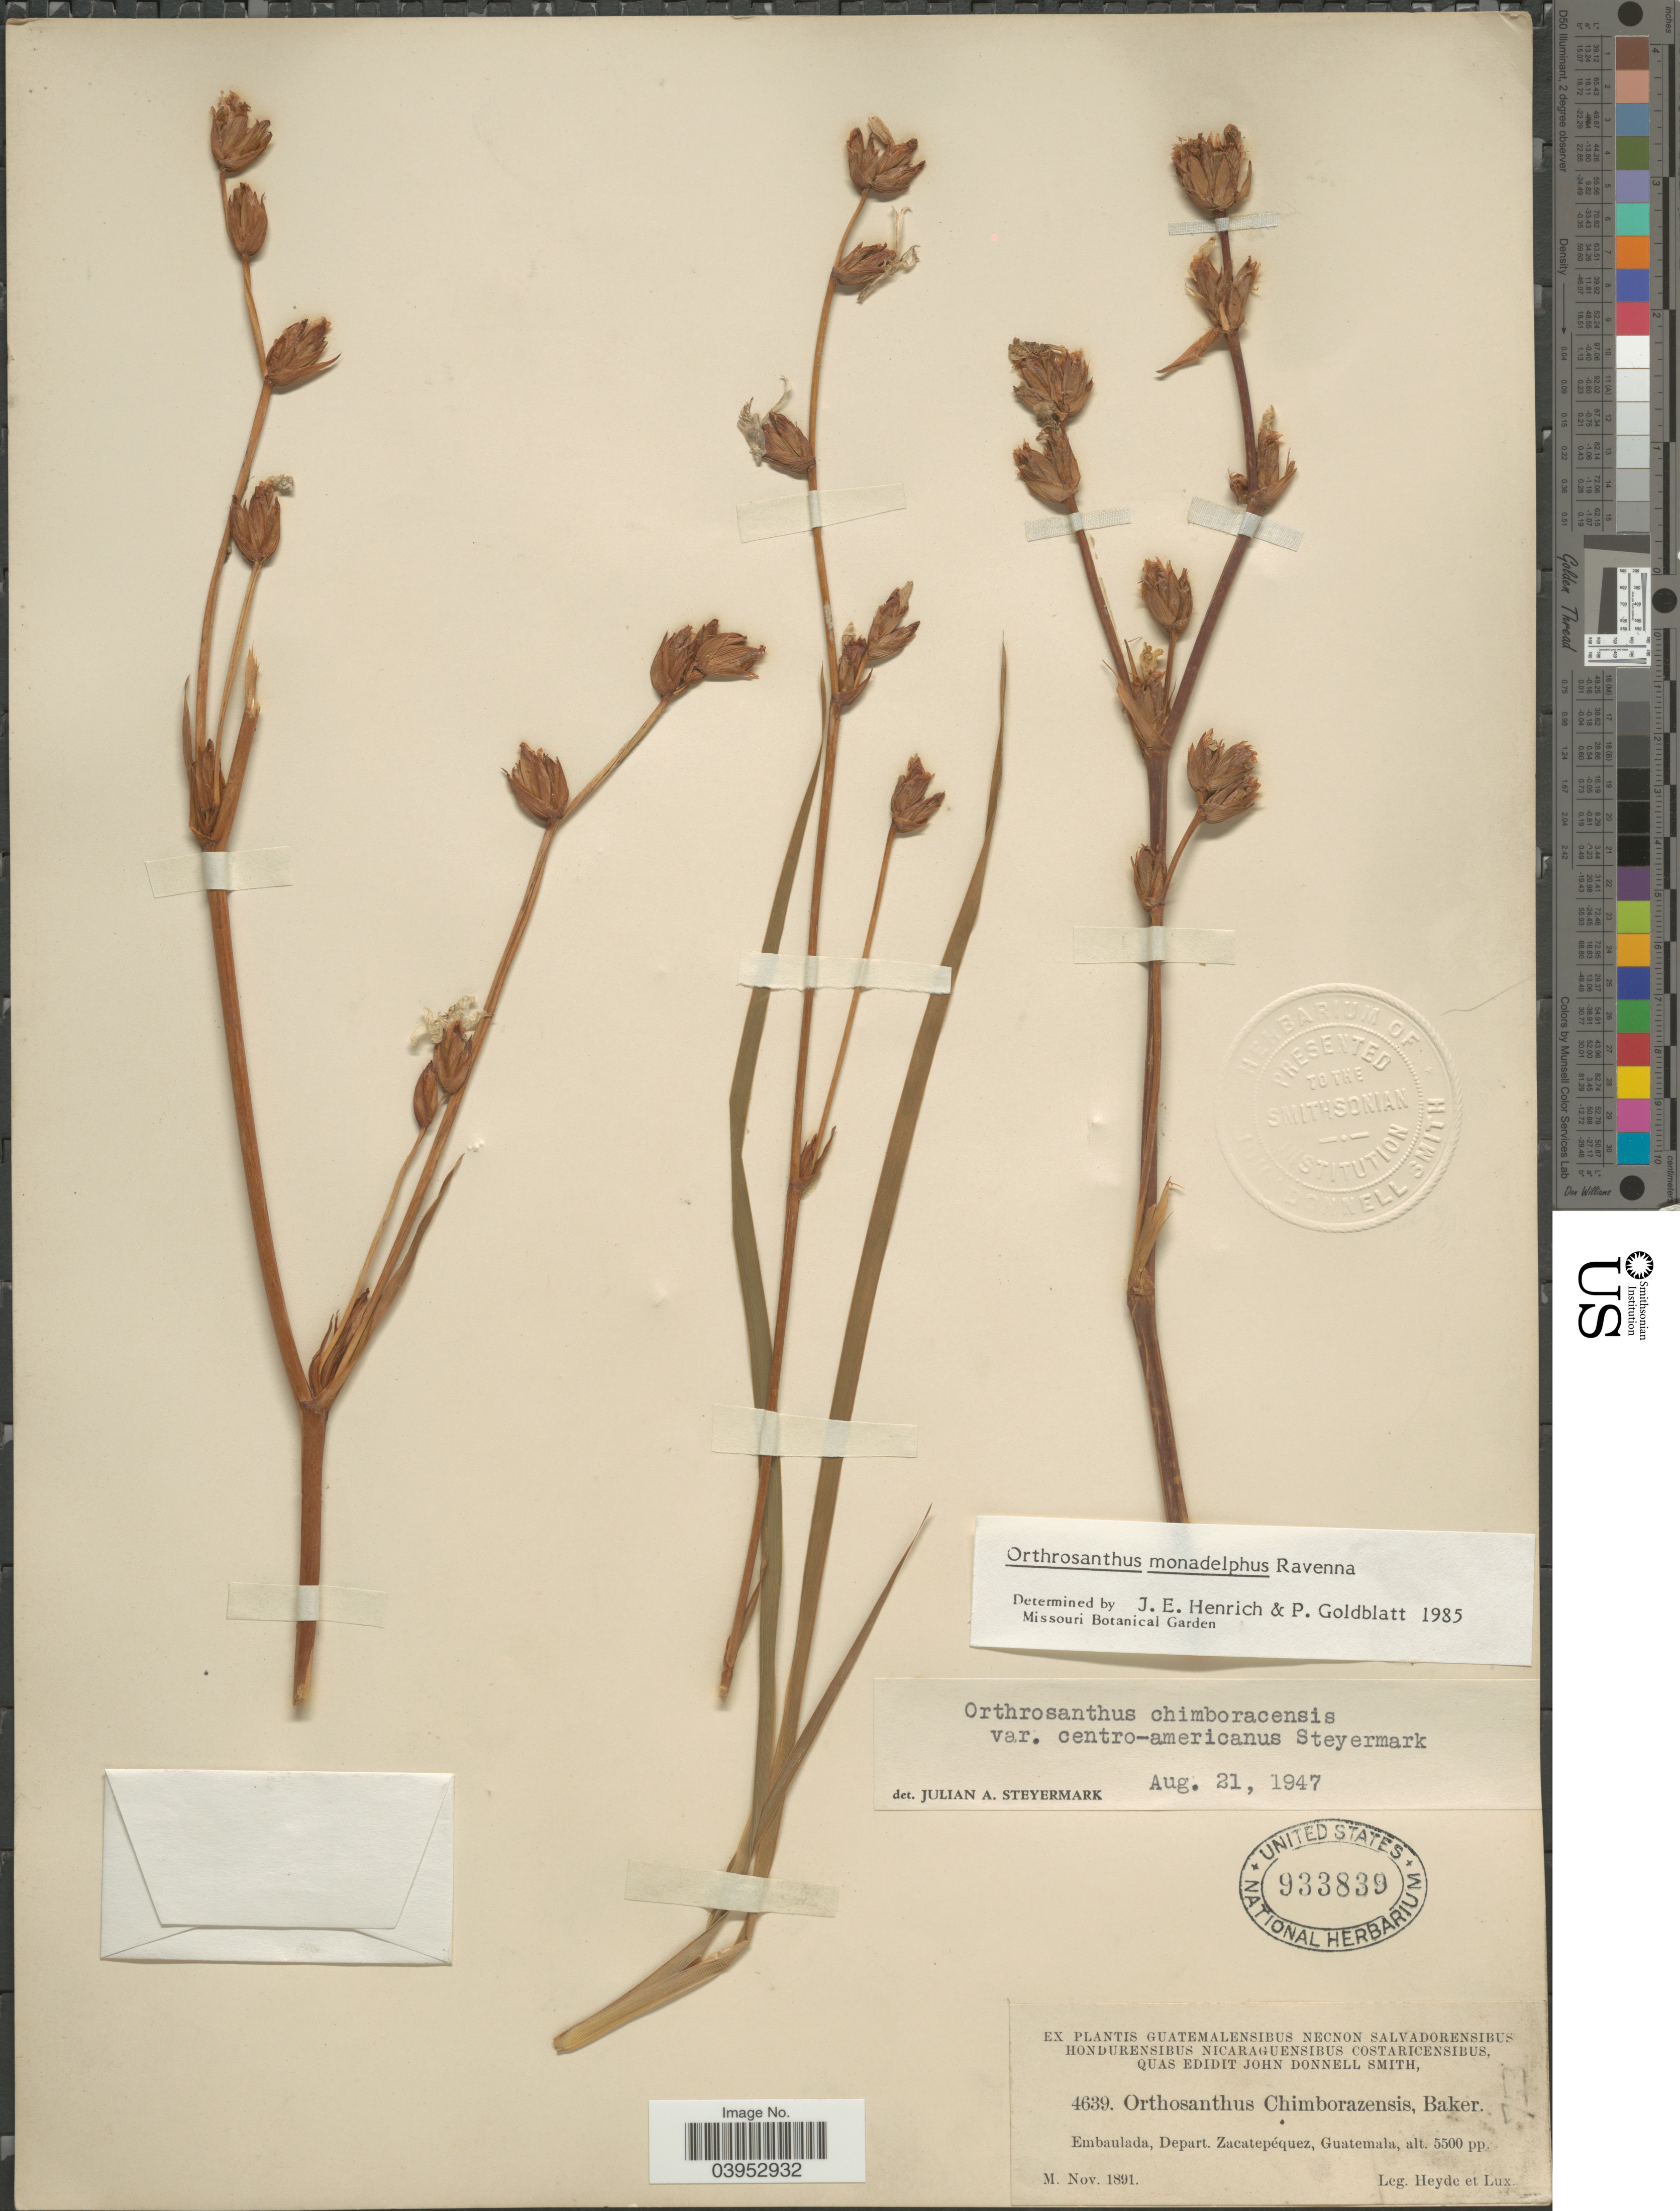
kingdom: Plantae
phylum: Tracheophyta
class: Liliopsida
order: Asparagales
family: Iridaceae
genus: Orthrosanthus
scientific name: Orthrosanthus monadelphus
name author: Ravenna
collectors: Heyde & Lux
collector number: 4639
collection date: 1891-11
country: Guatemala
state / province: Sacatepequez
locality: Embaulada, Depart. Zacatepéquez.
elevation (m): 1676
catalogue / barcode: US 933839